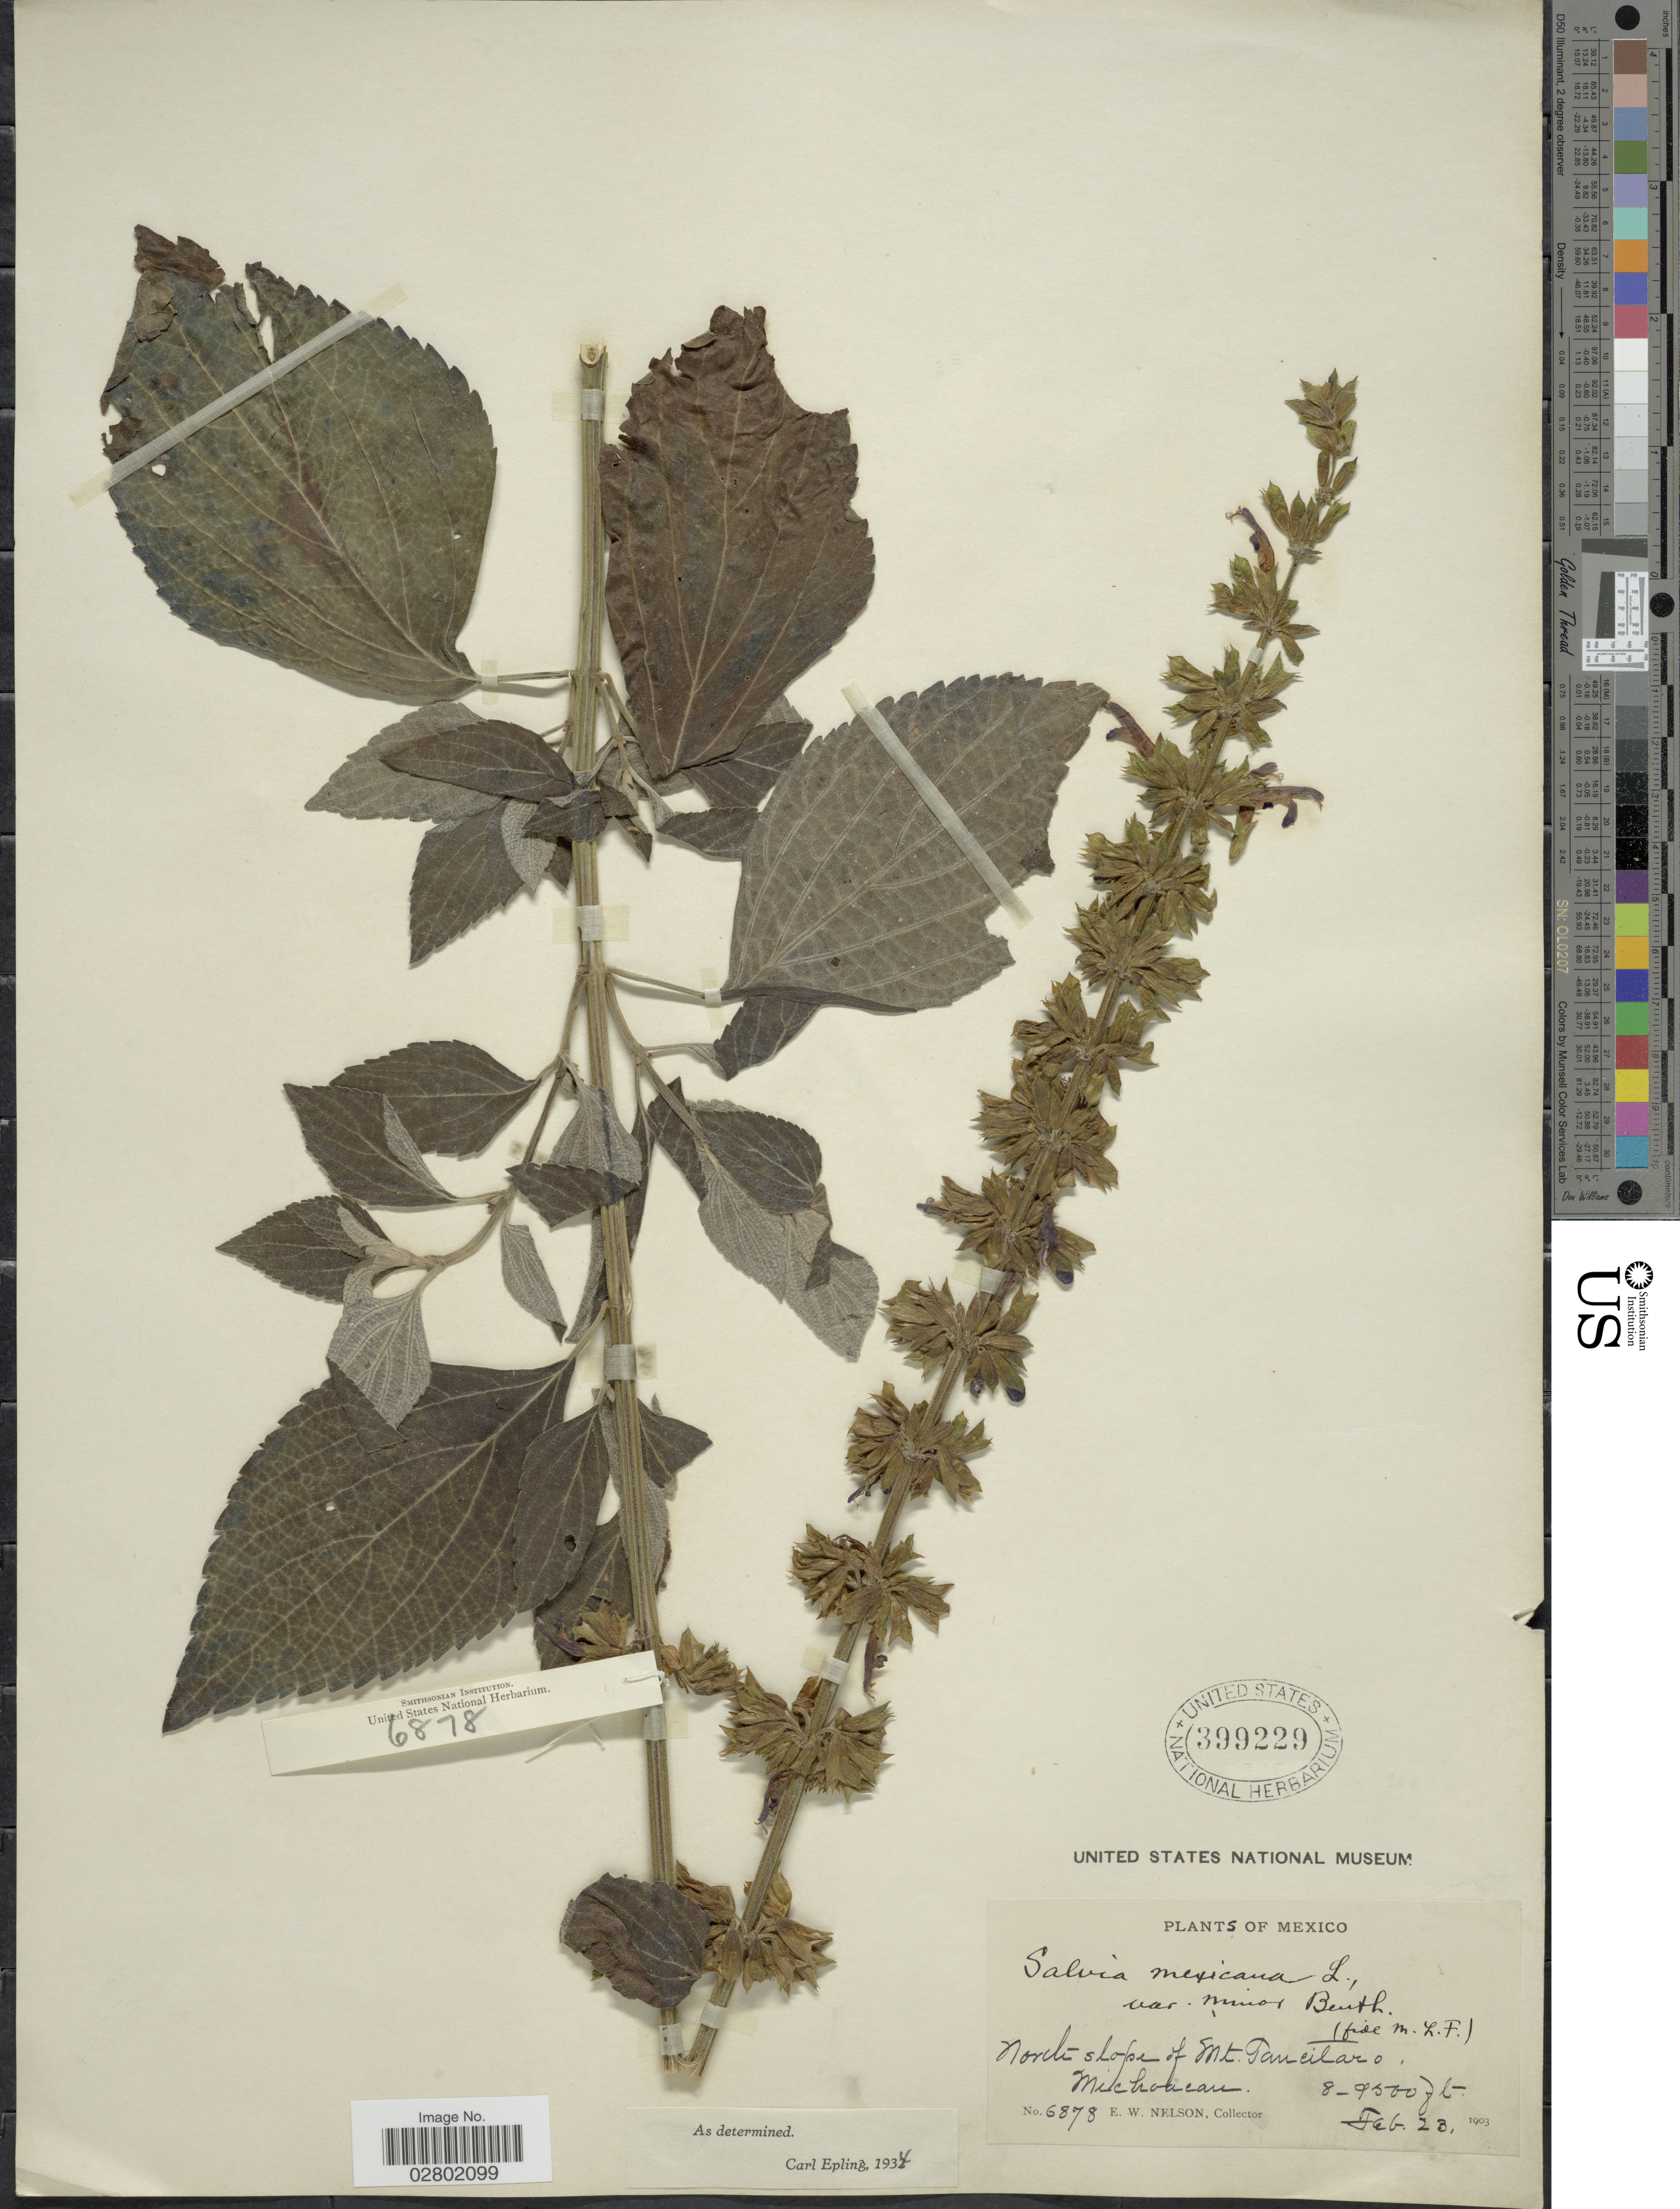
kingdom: Plantae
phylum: Tracheophyta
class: Magnoliopsida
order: Lamiales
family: Lamiaceae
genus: Salvia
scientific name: Salvia mexicana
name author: L.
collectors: E. W. Nelson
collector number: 6878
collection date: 1903-02-23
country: Mexico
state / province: Michoacán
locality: North slope of Mt. Pancitaro.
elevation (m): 2438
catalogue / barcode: US 399229